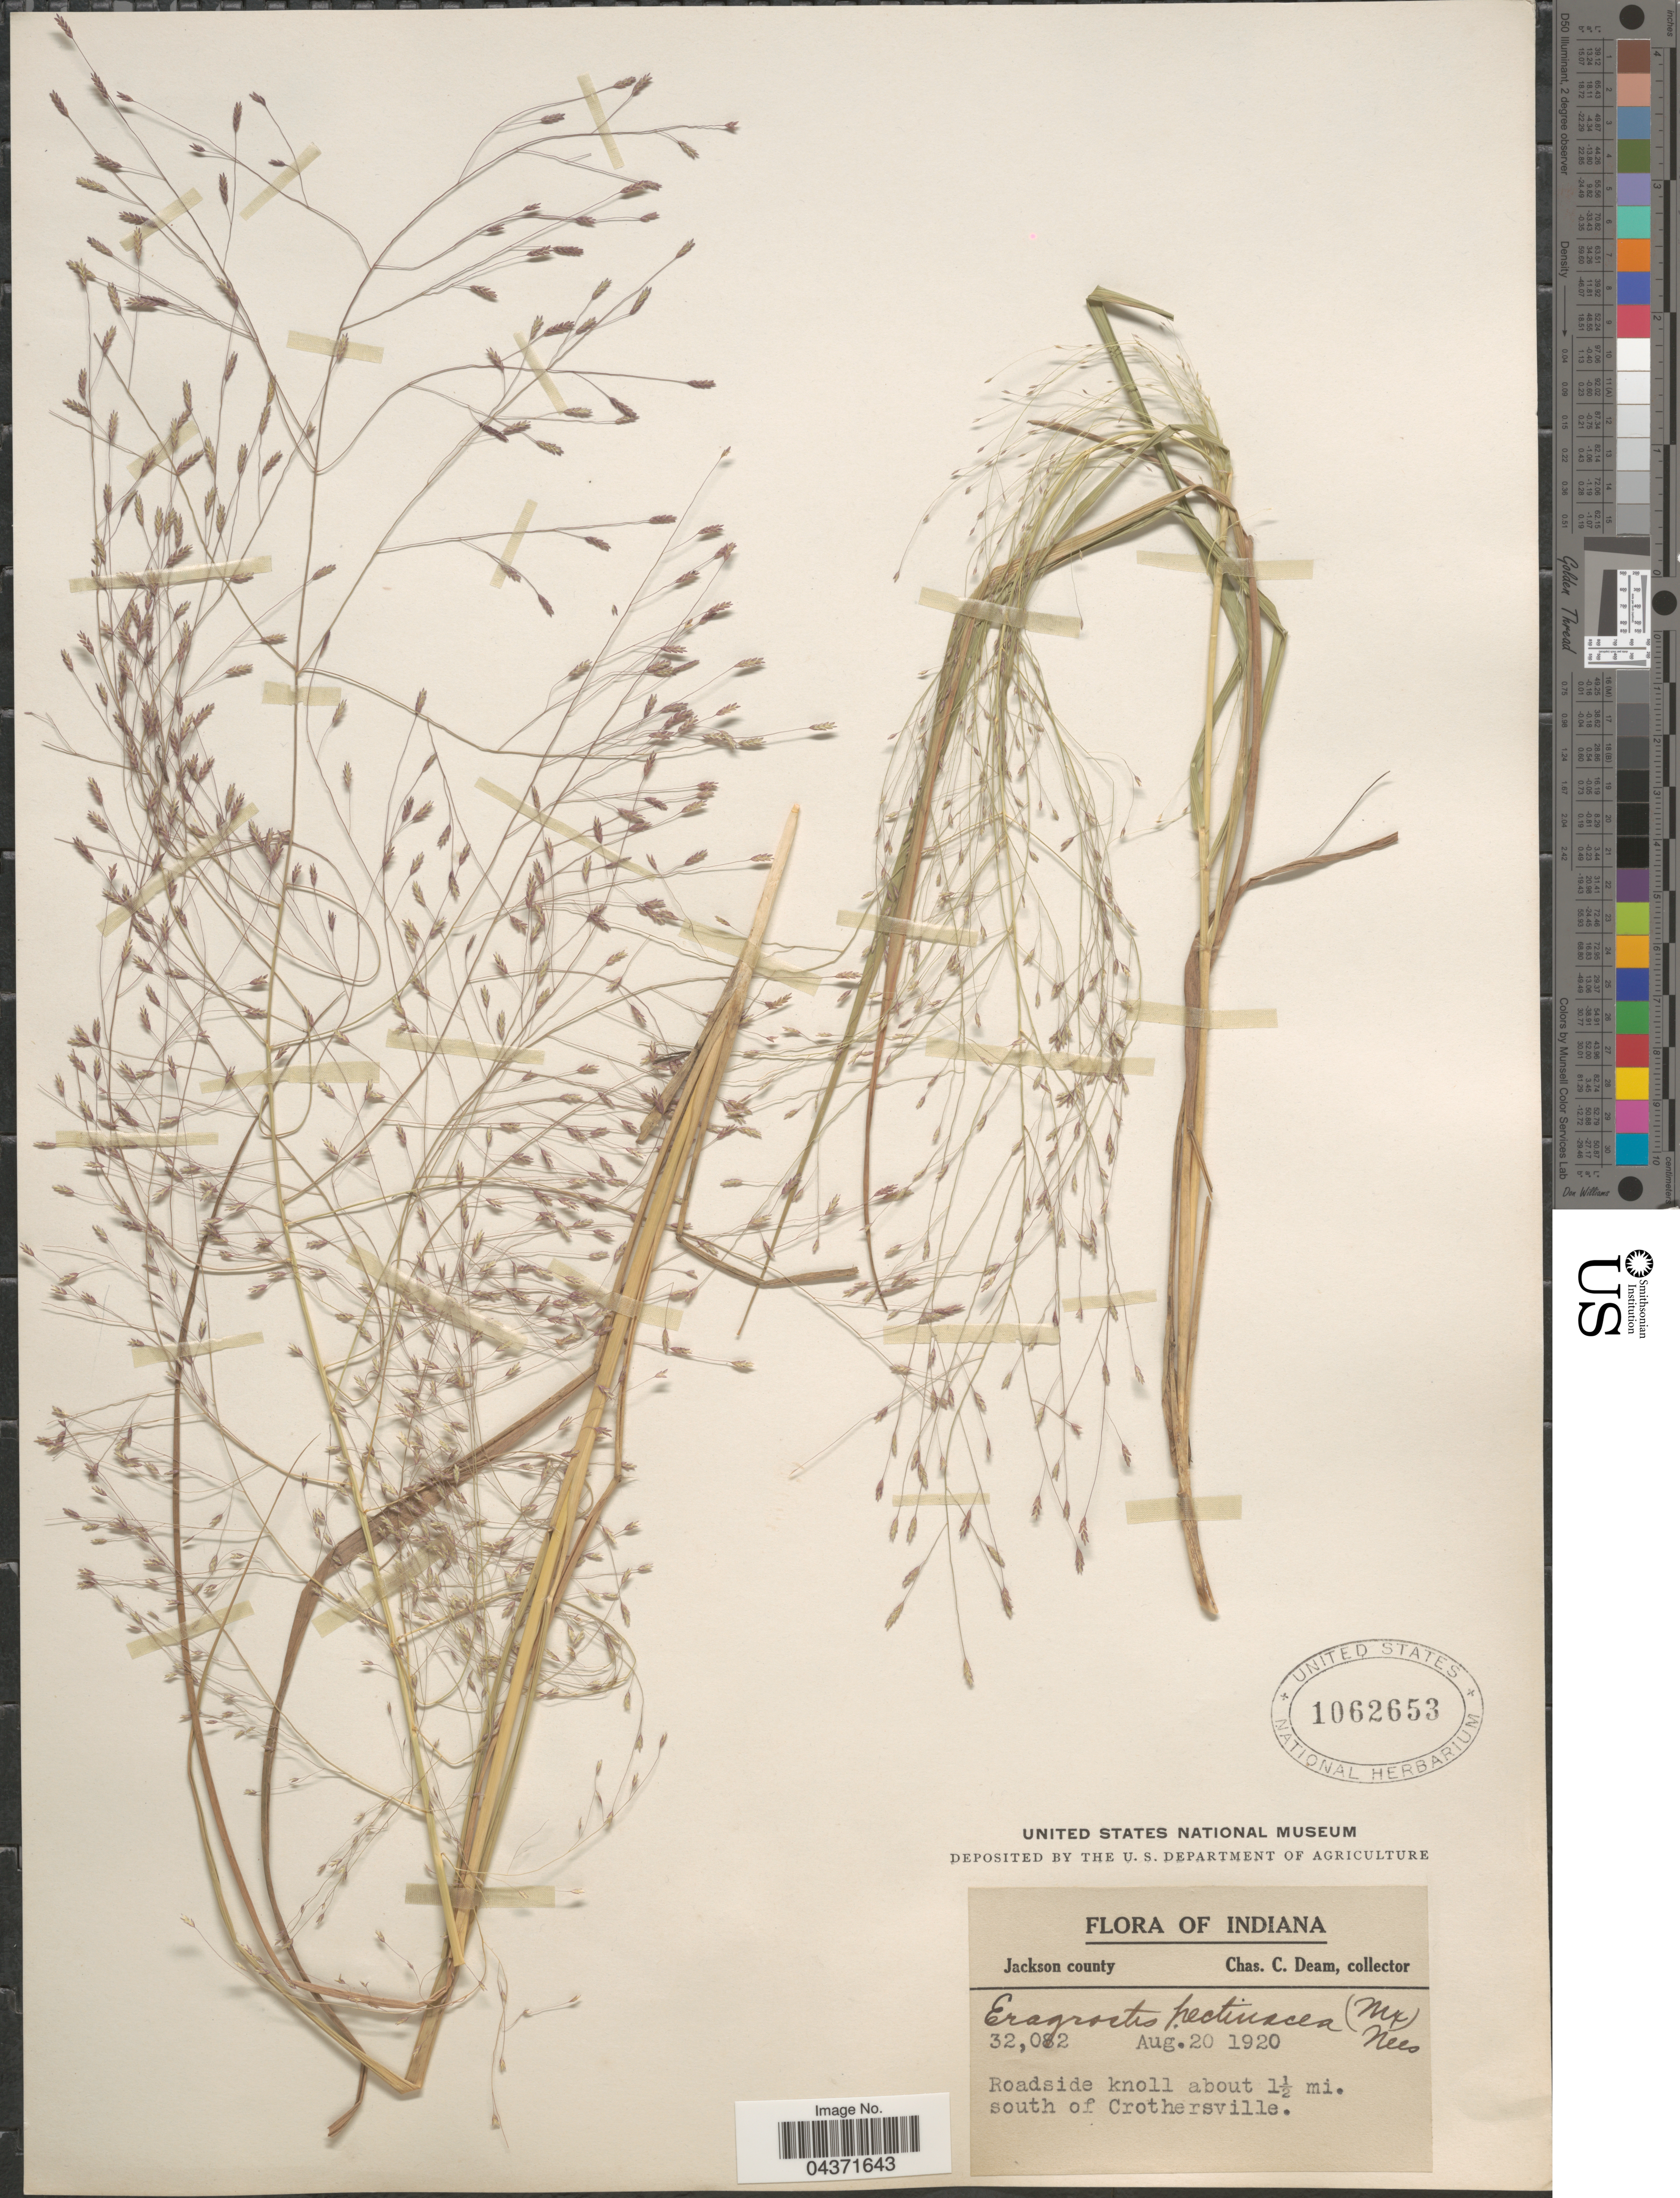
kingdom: Plantae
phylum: Tracheophyta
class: Liliopsida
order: Poales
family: Poaceae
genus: Eragrostis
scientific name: Eragrostis spectabilis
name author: (Pursh) Steud.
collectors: C. C. Deam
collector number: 32082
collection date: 1920-08-20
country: United States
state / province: Indiana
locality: Jackson county. Roadside knoll about 1½ mi. south of Crothersville.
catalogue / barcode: US 1062653